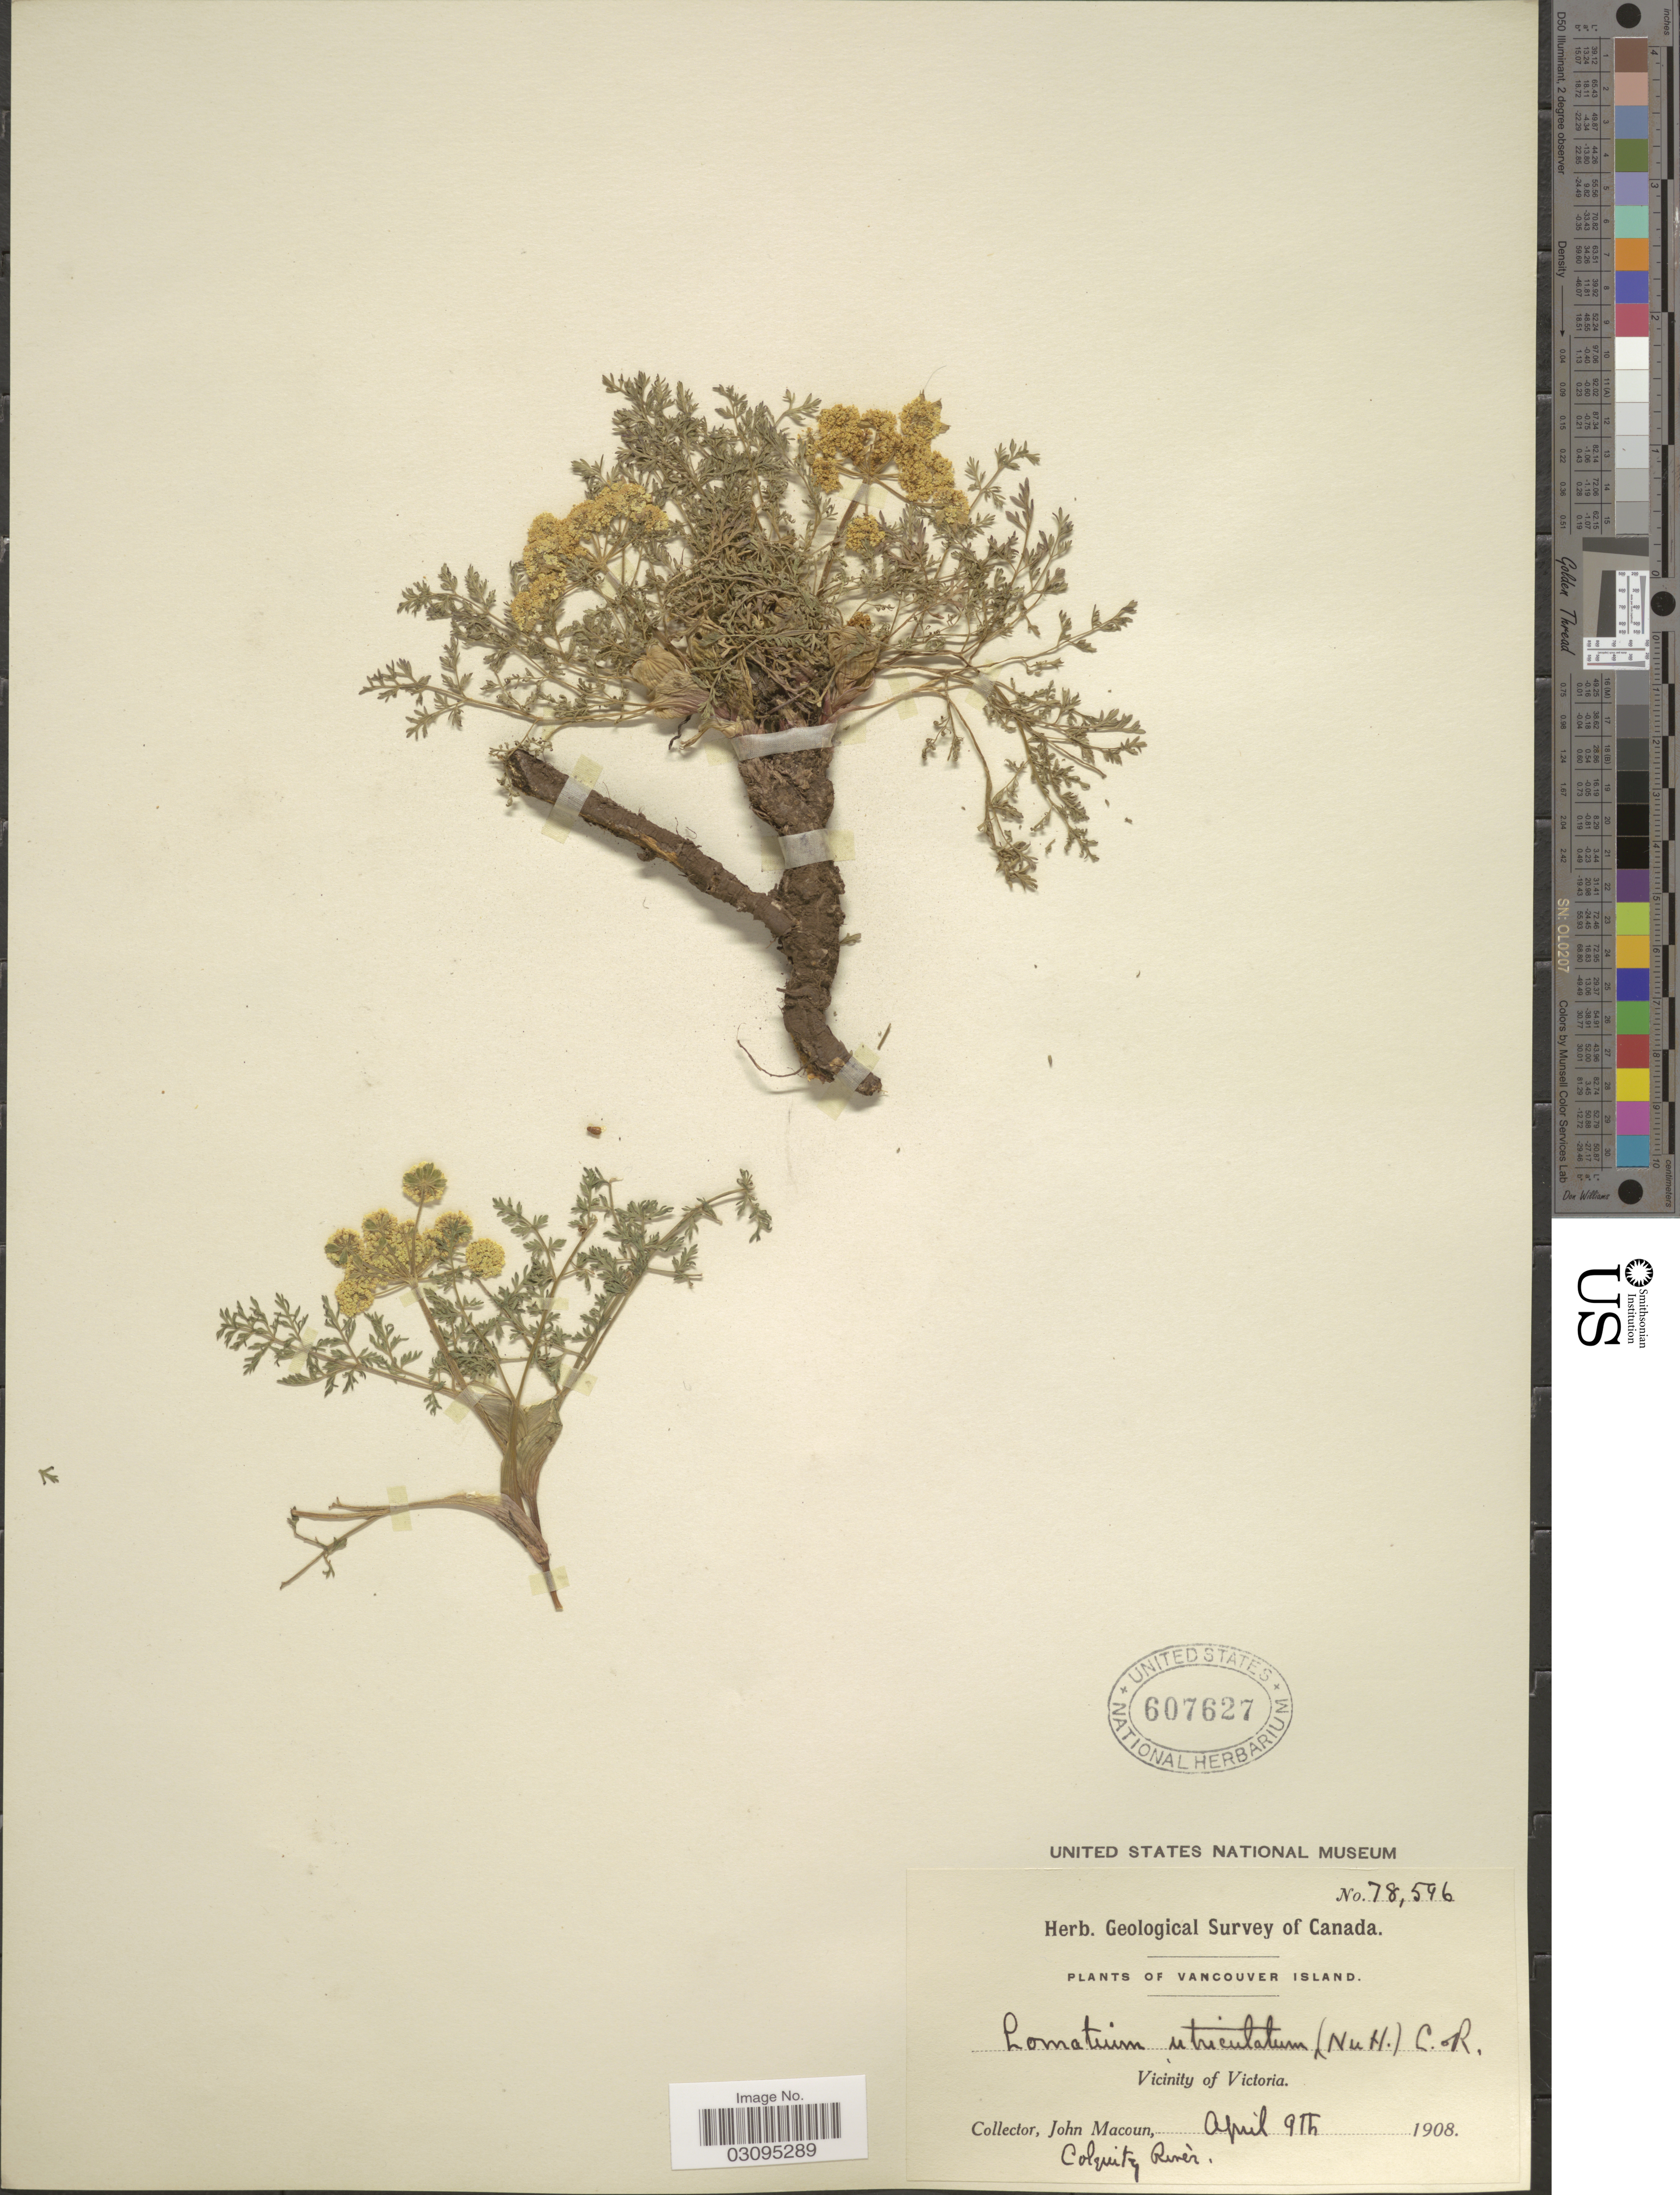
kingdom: Plantae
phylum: Tracheophyta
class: Magnoliopsida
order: Apiales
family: Apiaceae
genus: Lomatium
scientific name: Lomatium utriculatum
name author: (Nutt. ex Torr. & A. Gray) J.M. Coult. & Rose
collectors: J. Macoun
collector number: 78596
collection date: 1908-04-09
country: Canada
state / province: British Columbia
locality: Vancouver Island, Vicinity of Victoria, Colquitz River.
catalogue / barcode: US 607627